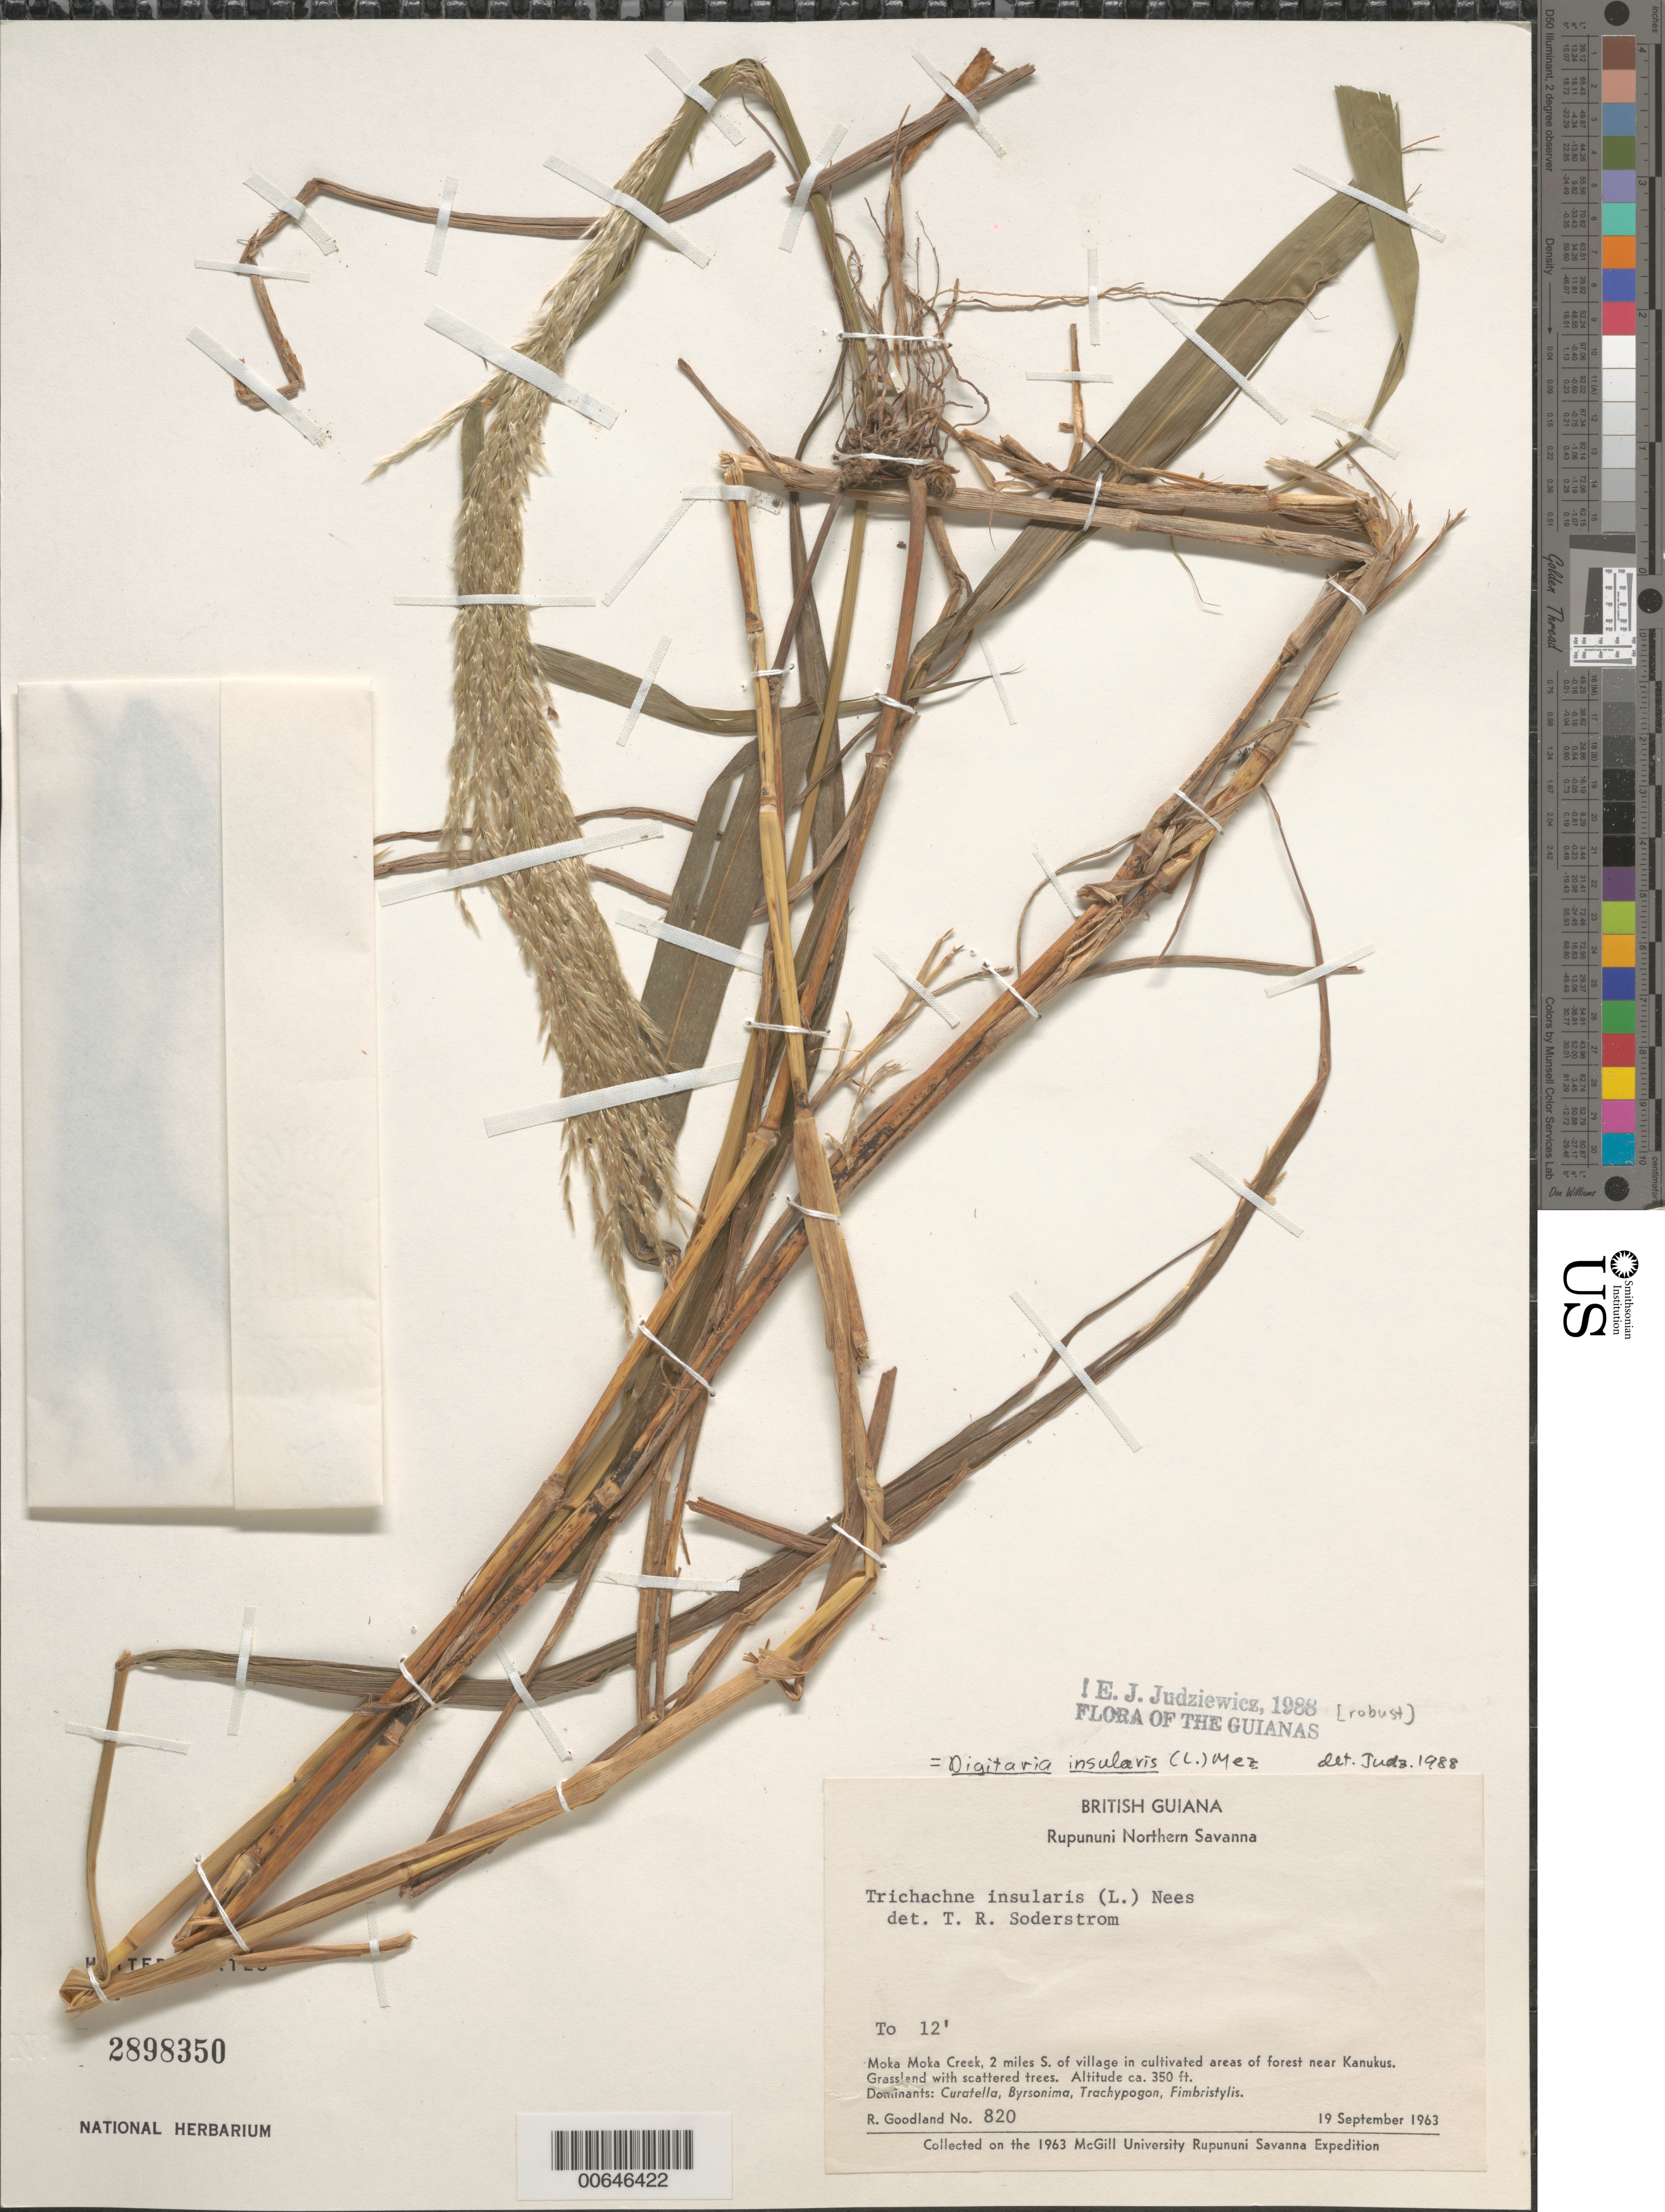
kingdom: Plantae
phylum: Tracheophyta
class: Liliopsida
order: Poales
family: Poaceae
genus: Digitaria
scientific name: Digitaria insularis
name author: (L.) Fedde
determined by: Judziewicz, E. J.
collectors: R. Goodland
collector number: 820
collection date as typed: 19-Sep-63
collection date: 1963-09-19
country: Guyana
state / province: U. Takutu-U. Essequibo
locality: Rupununi Northern Savanna, Moka Moka Creek, 2 mi. S of village, near Kanukus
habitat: Grassland with scattered trees. Dominants: Curatella, Byrsonima, Trachypogon, Fimbristylis; in cultivated areas of forest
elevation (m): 107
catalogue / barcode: US 2898350